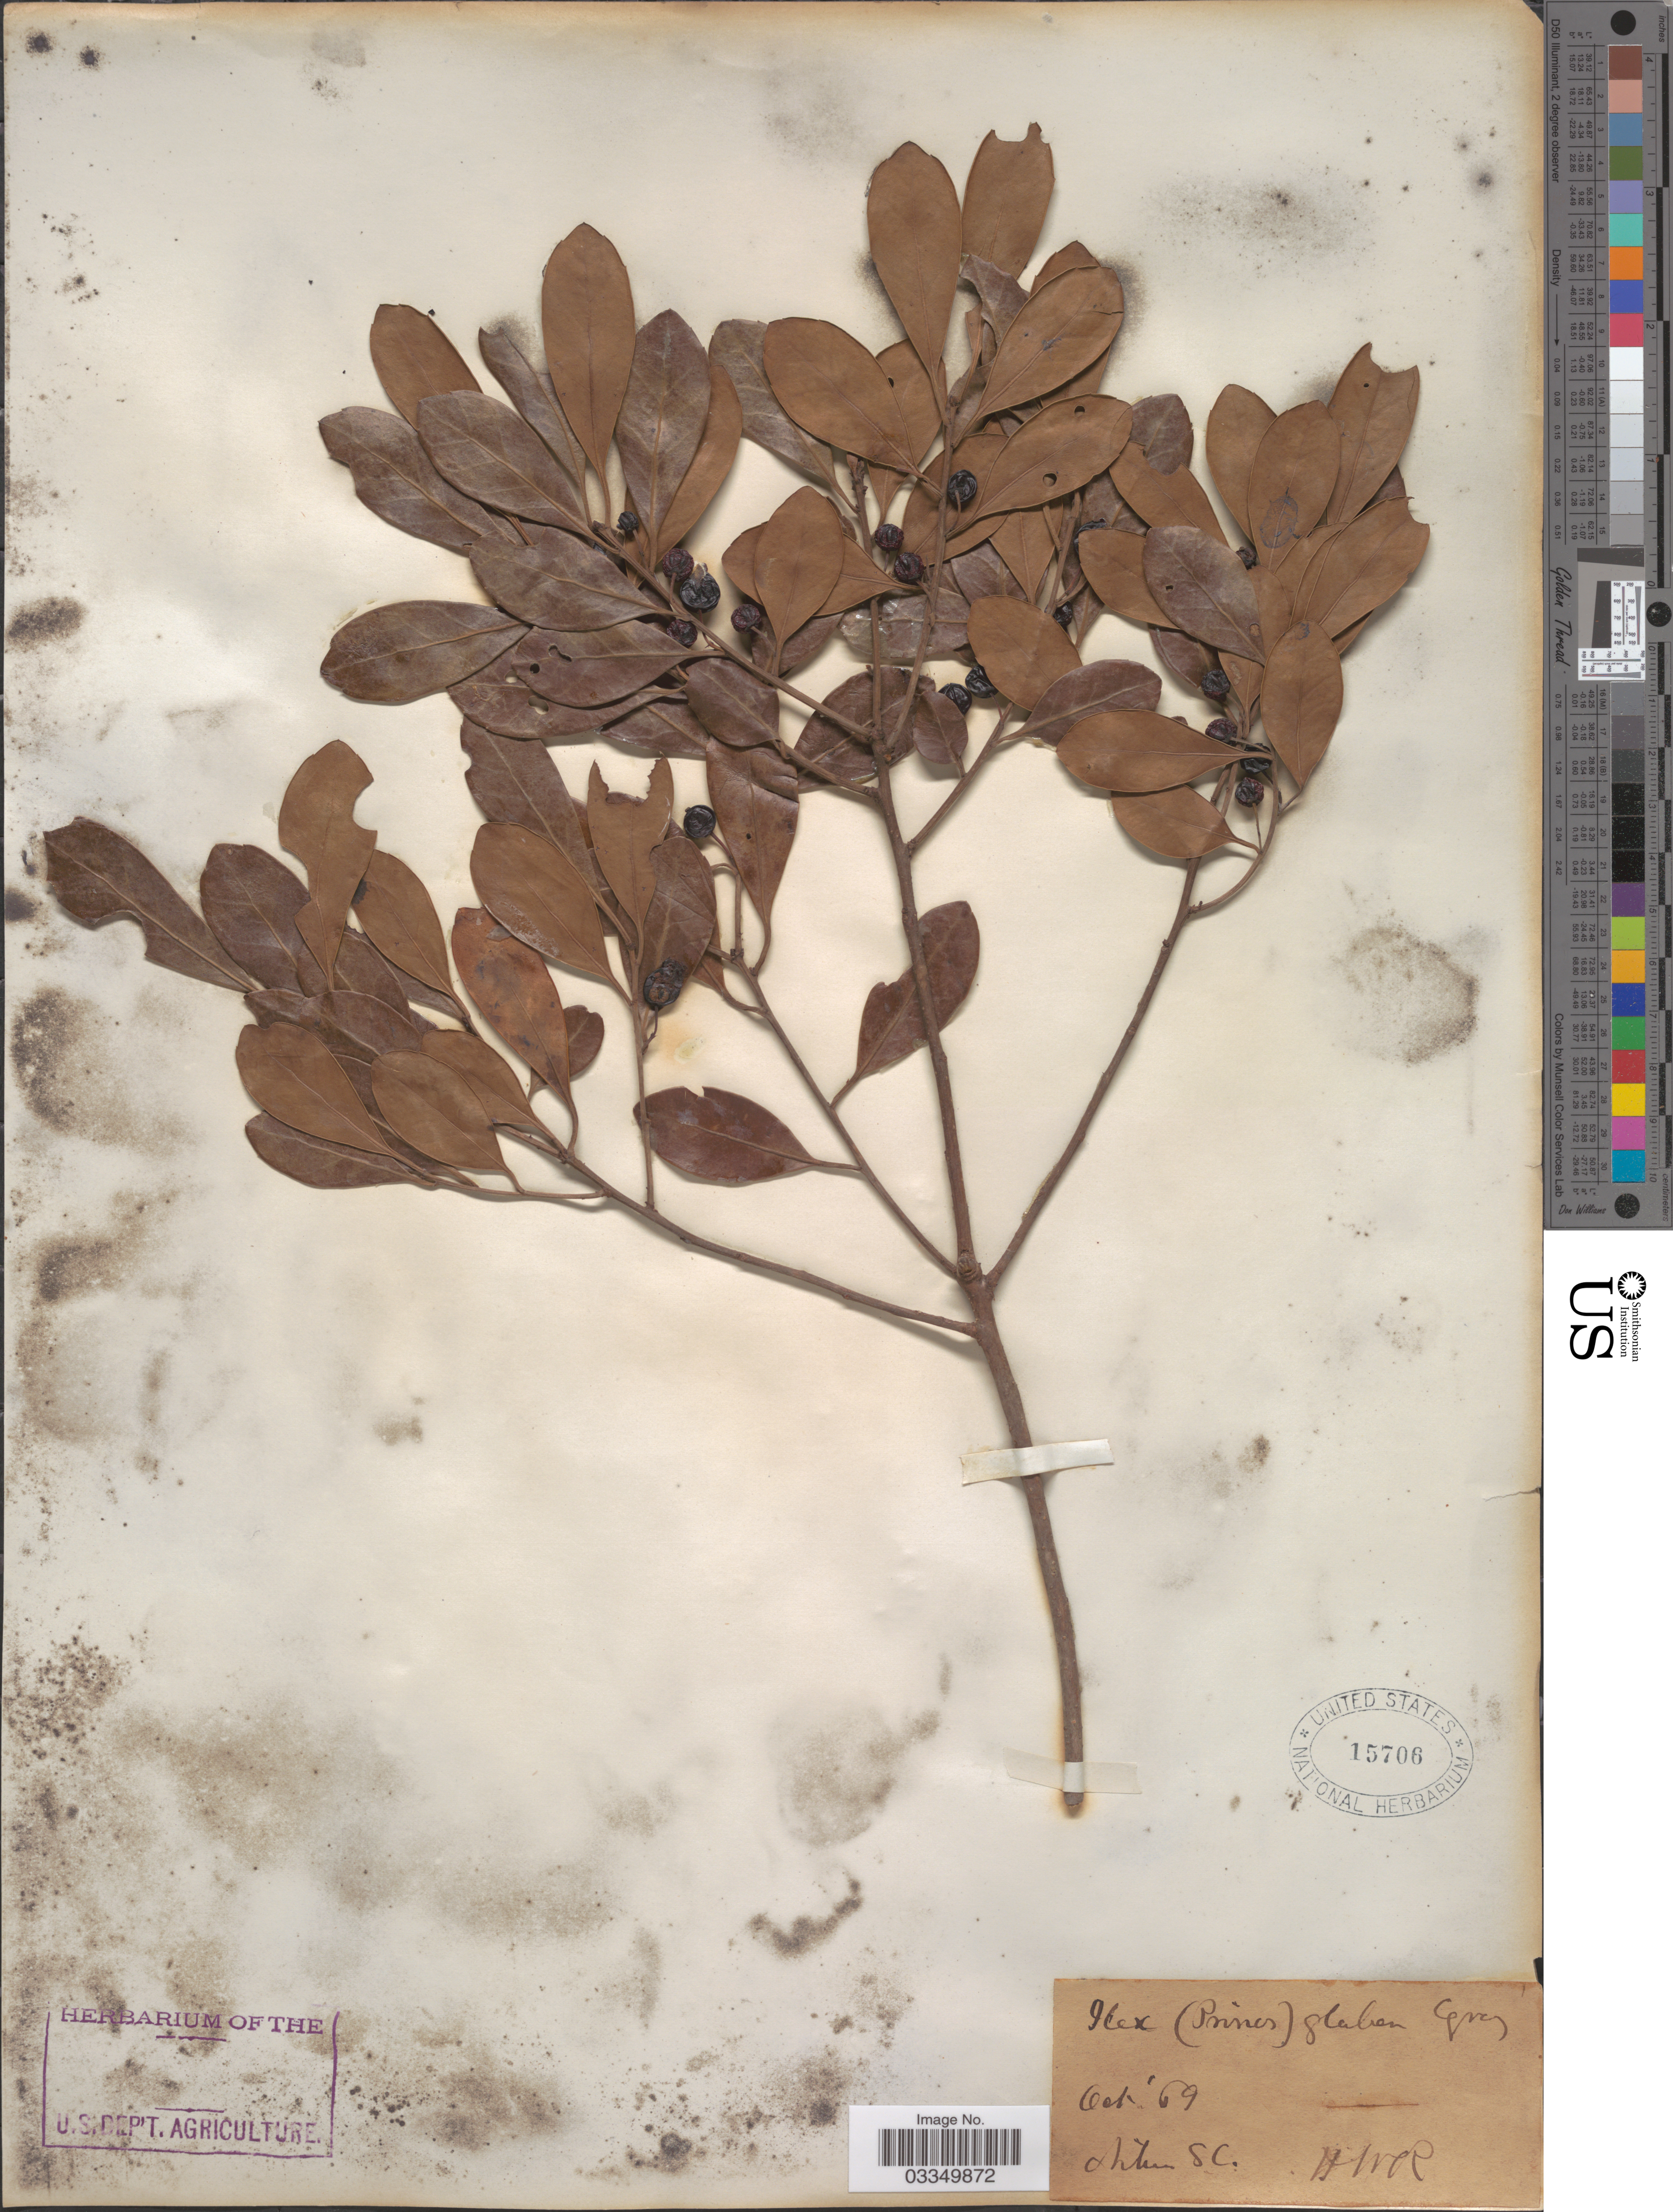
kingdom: Plantae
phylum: Tracheophyta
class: Magnoliopsida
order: Aquifoliales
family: Aquifoliaceae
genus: Ilex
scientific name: Ilex glabra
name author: (L.) A. Gray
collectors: HWR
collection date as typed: Transcribed d/m/y: /10/69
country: United States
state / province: South Carolina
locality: Aiken.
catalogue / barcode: US 15706